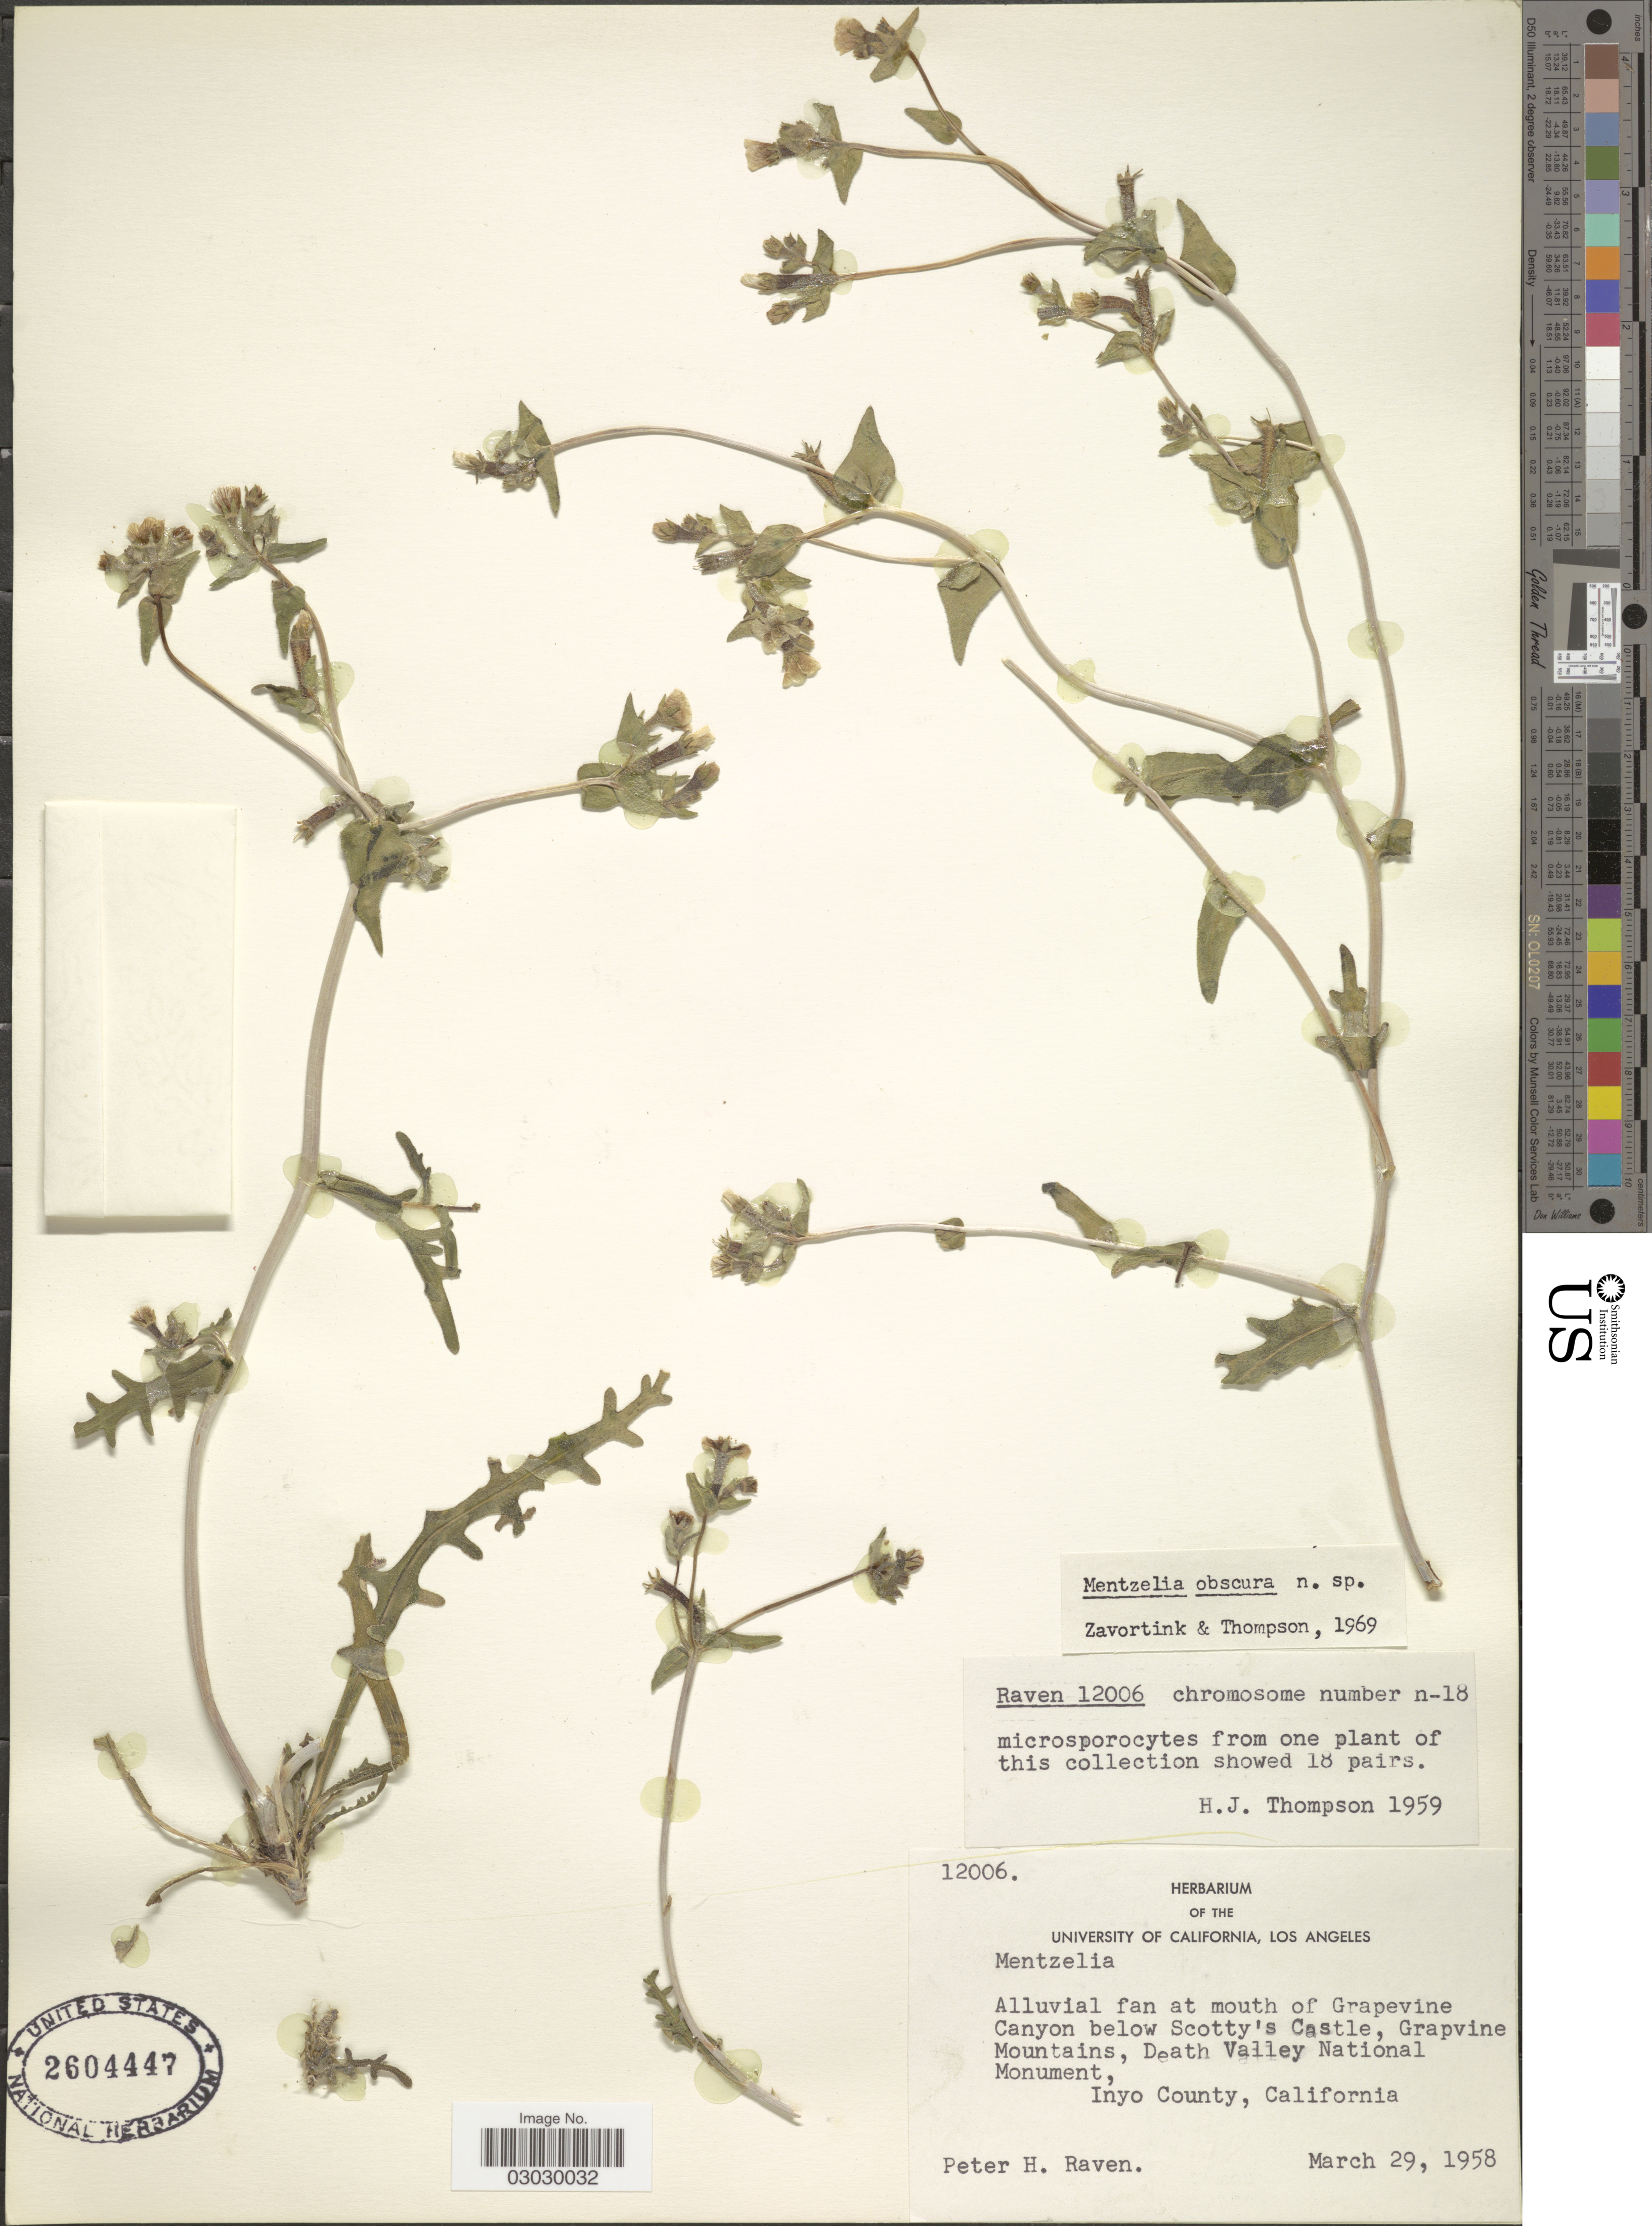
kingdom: Plantae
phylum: Tracheophyta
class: Magnoliopsida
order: Cornales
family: Loasaceae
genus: Mentzelia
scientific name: Mentzelia obscura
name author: H.J. Thomps. & J.E. Roberts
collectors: P. Raven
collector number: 12006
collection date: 1958-03-29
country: United States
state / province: California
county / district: Inyo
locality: Alluvial fan at mouth of Grapevine Canyon below Scotty's Castle, Grapvine Mountaine, Death Valley National Monument, Inyo County.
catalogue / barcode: US 2604447